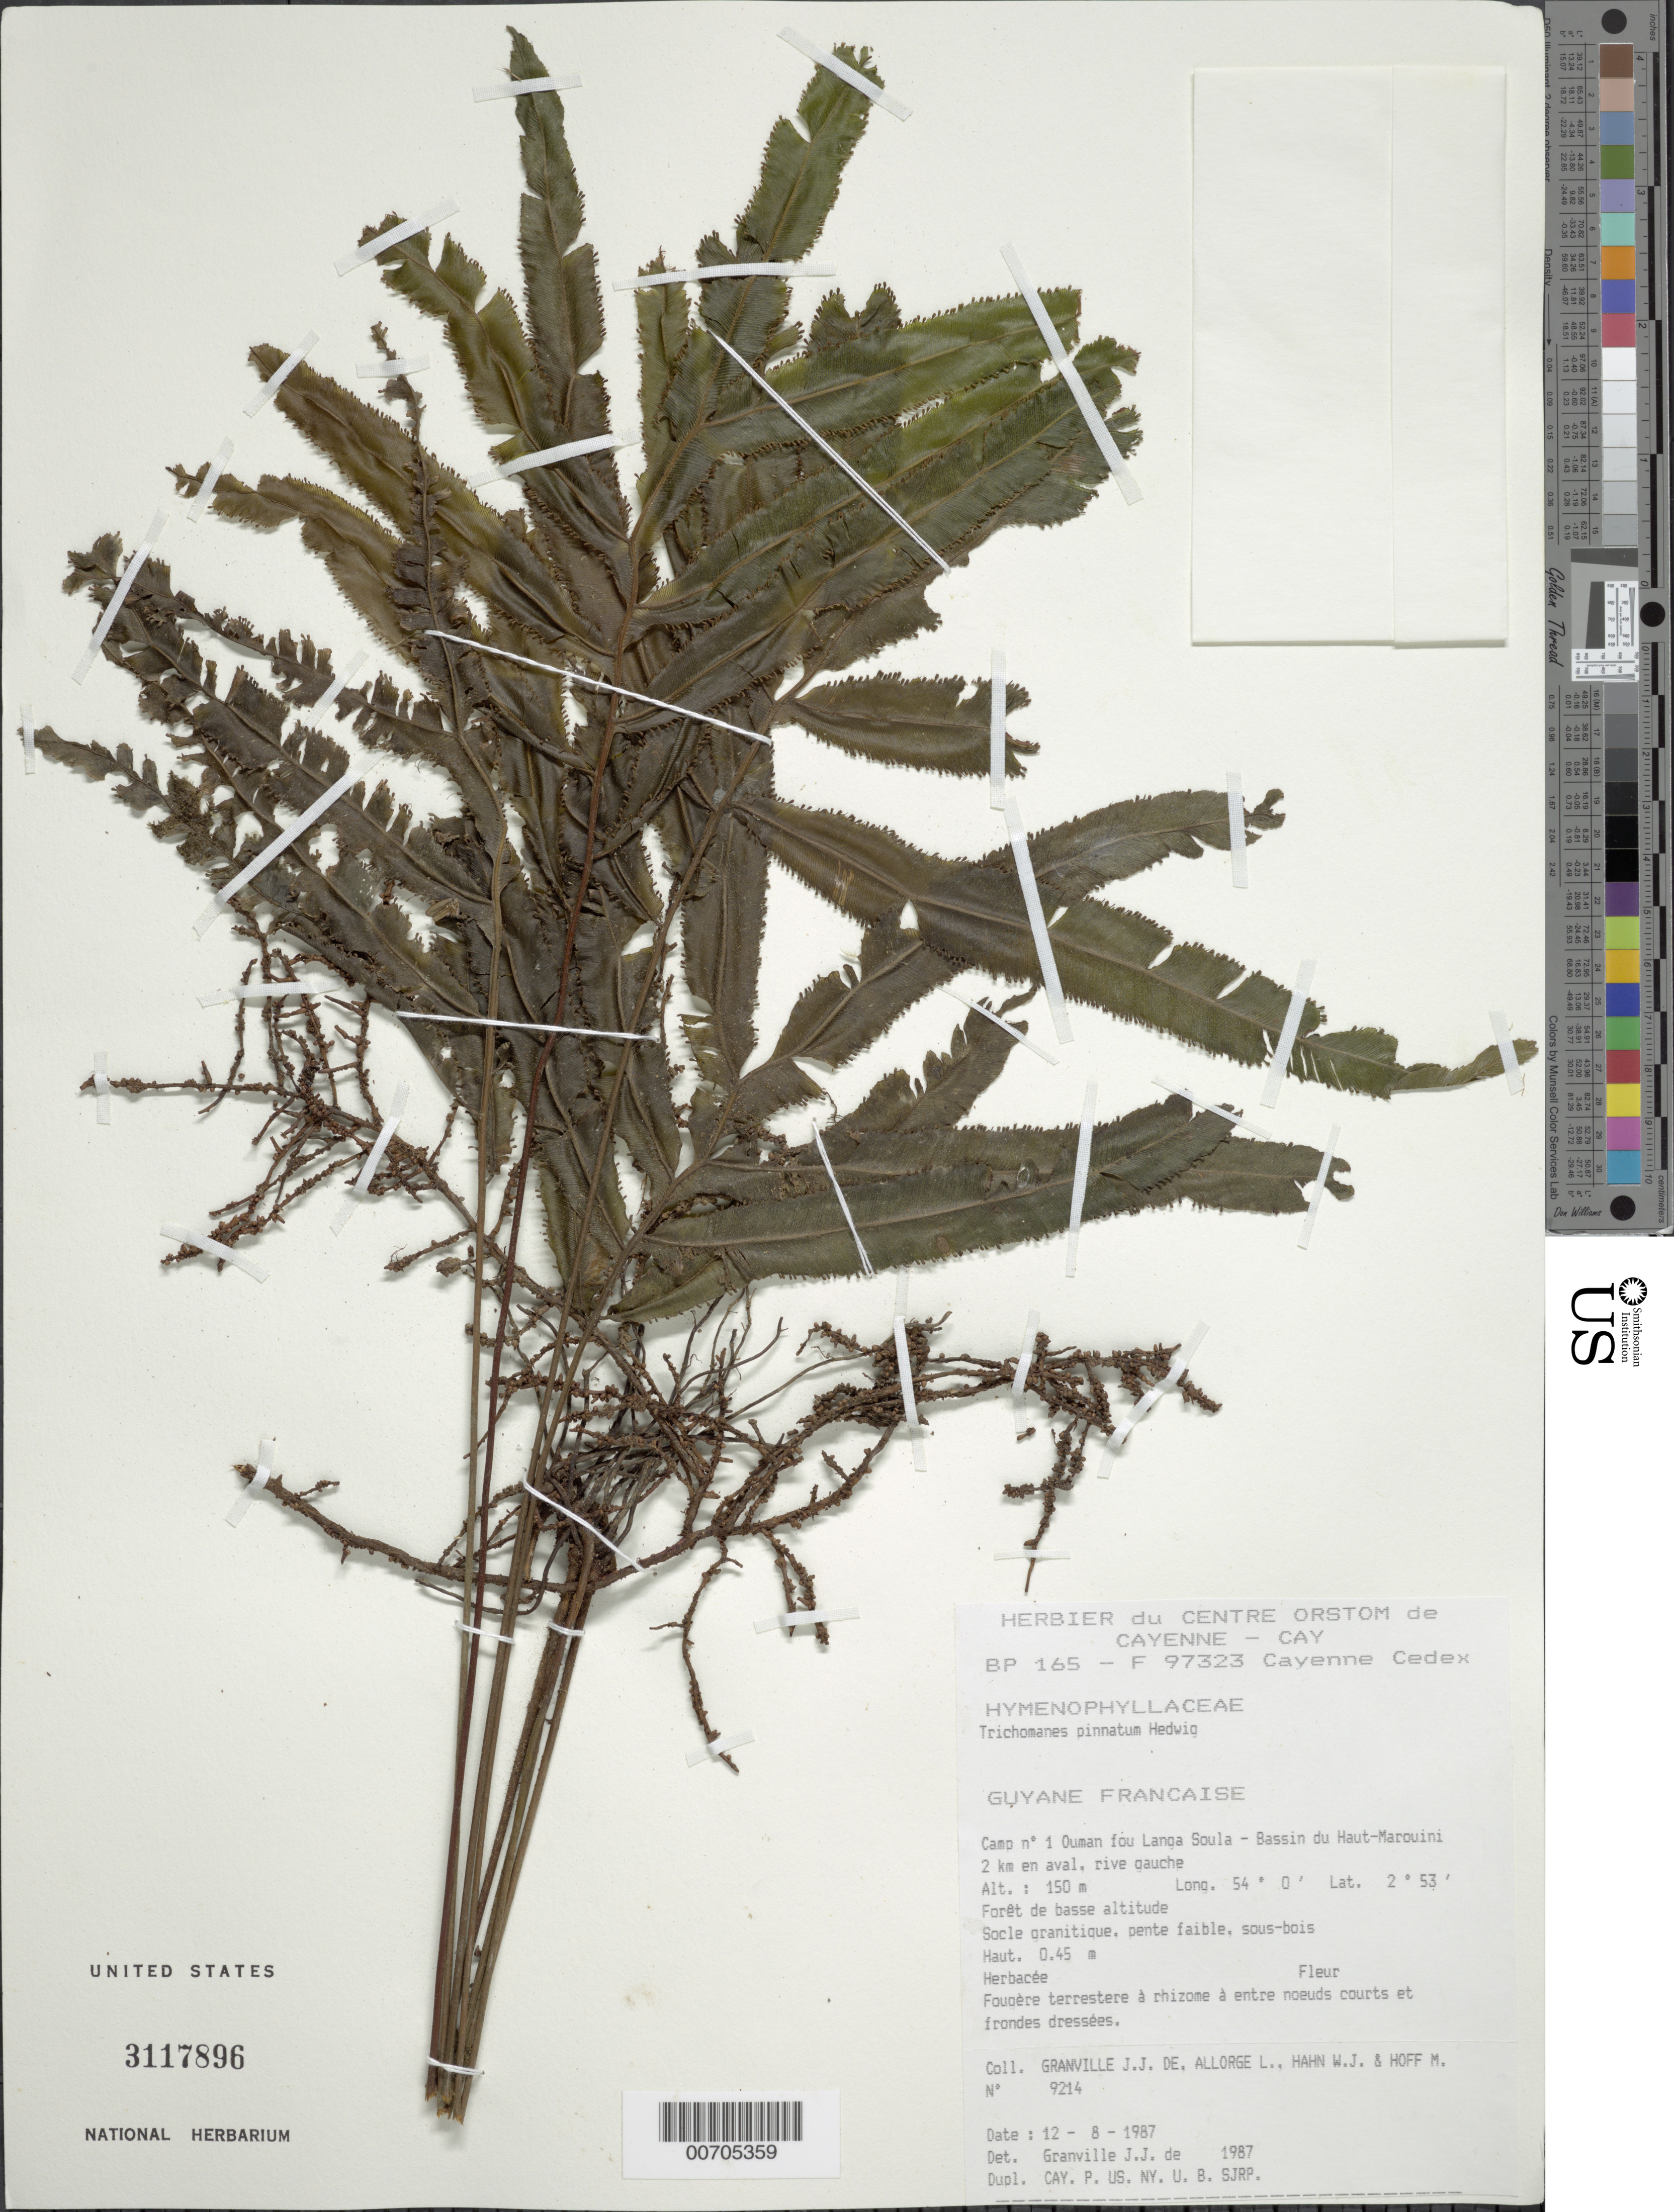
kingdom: Plantae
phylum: Tracheophyta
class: Polypodiopsida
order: Hymenophyllales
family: Hymenophyllaceae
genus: Trichomanes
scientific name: Trichomanes longifolium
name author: Desv.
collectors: J.-J. de Granville, L. Allorge, W. J. Hahn & M. Hoff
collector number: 9214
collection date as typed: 12-Aug-87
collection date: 1987-08-12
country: French Guiana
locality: Camp #1, Ouman fou Langa Soula, Bassin du Haut-Marouini. 2 km en aval. Rive gauche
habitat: Forêt de basse altitude. Socle granitique, pente faible, sous-bois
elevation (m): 150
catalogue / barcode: US 3117896